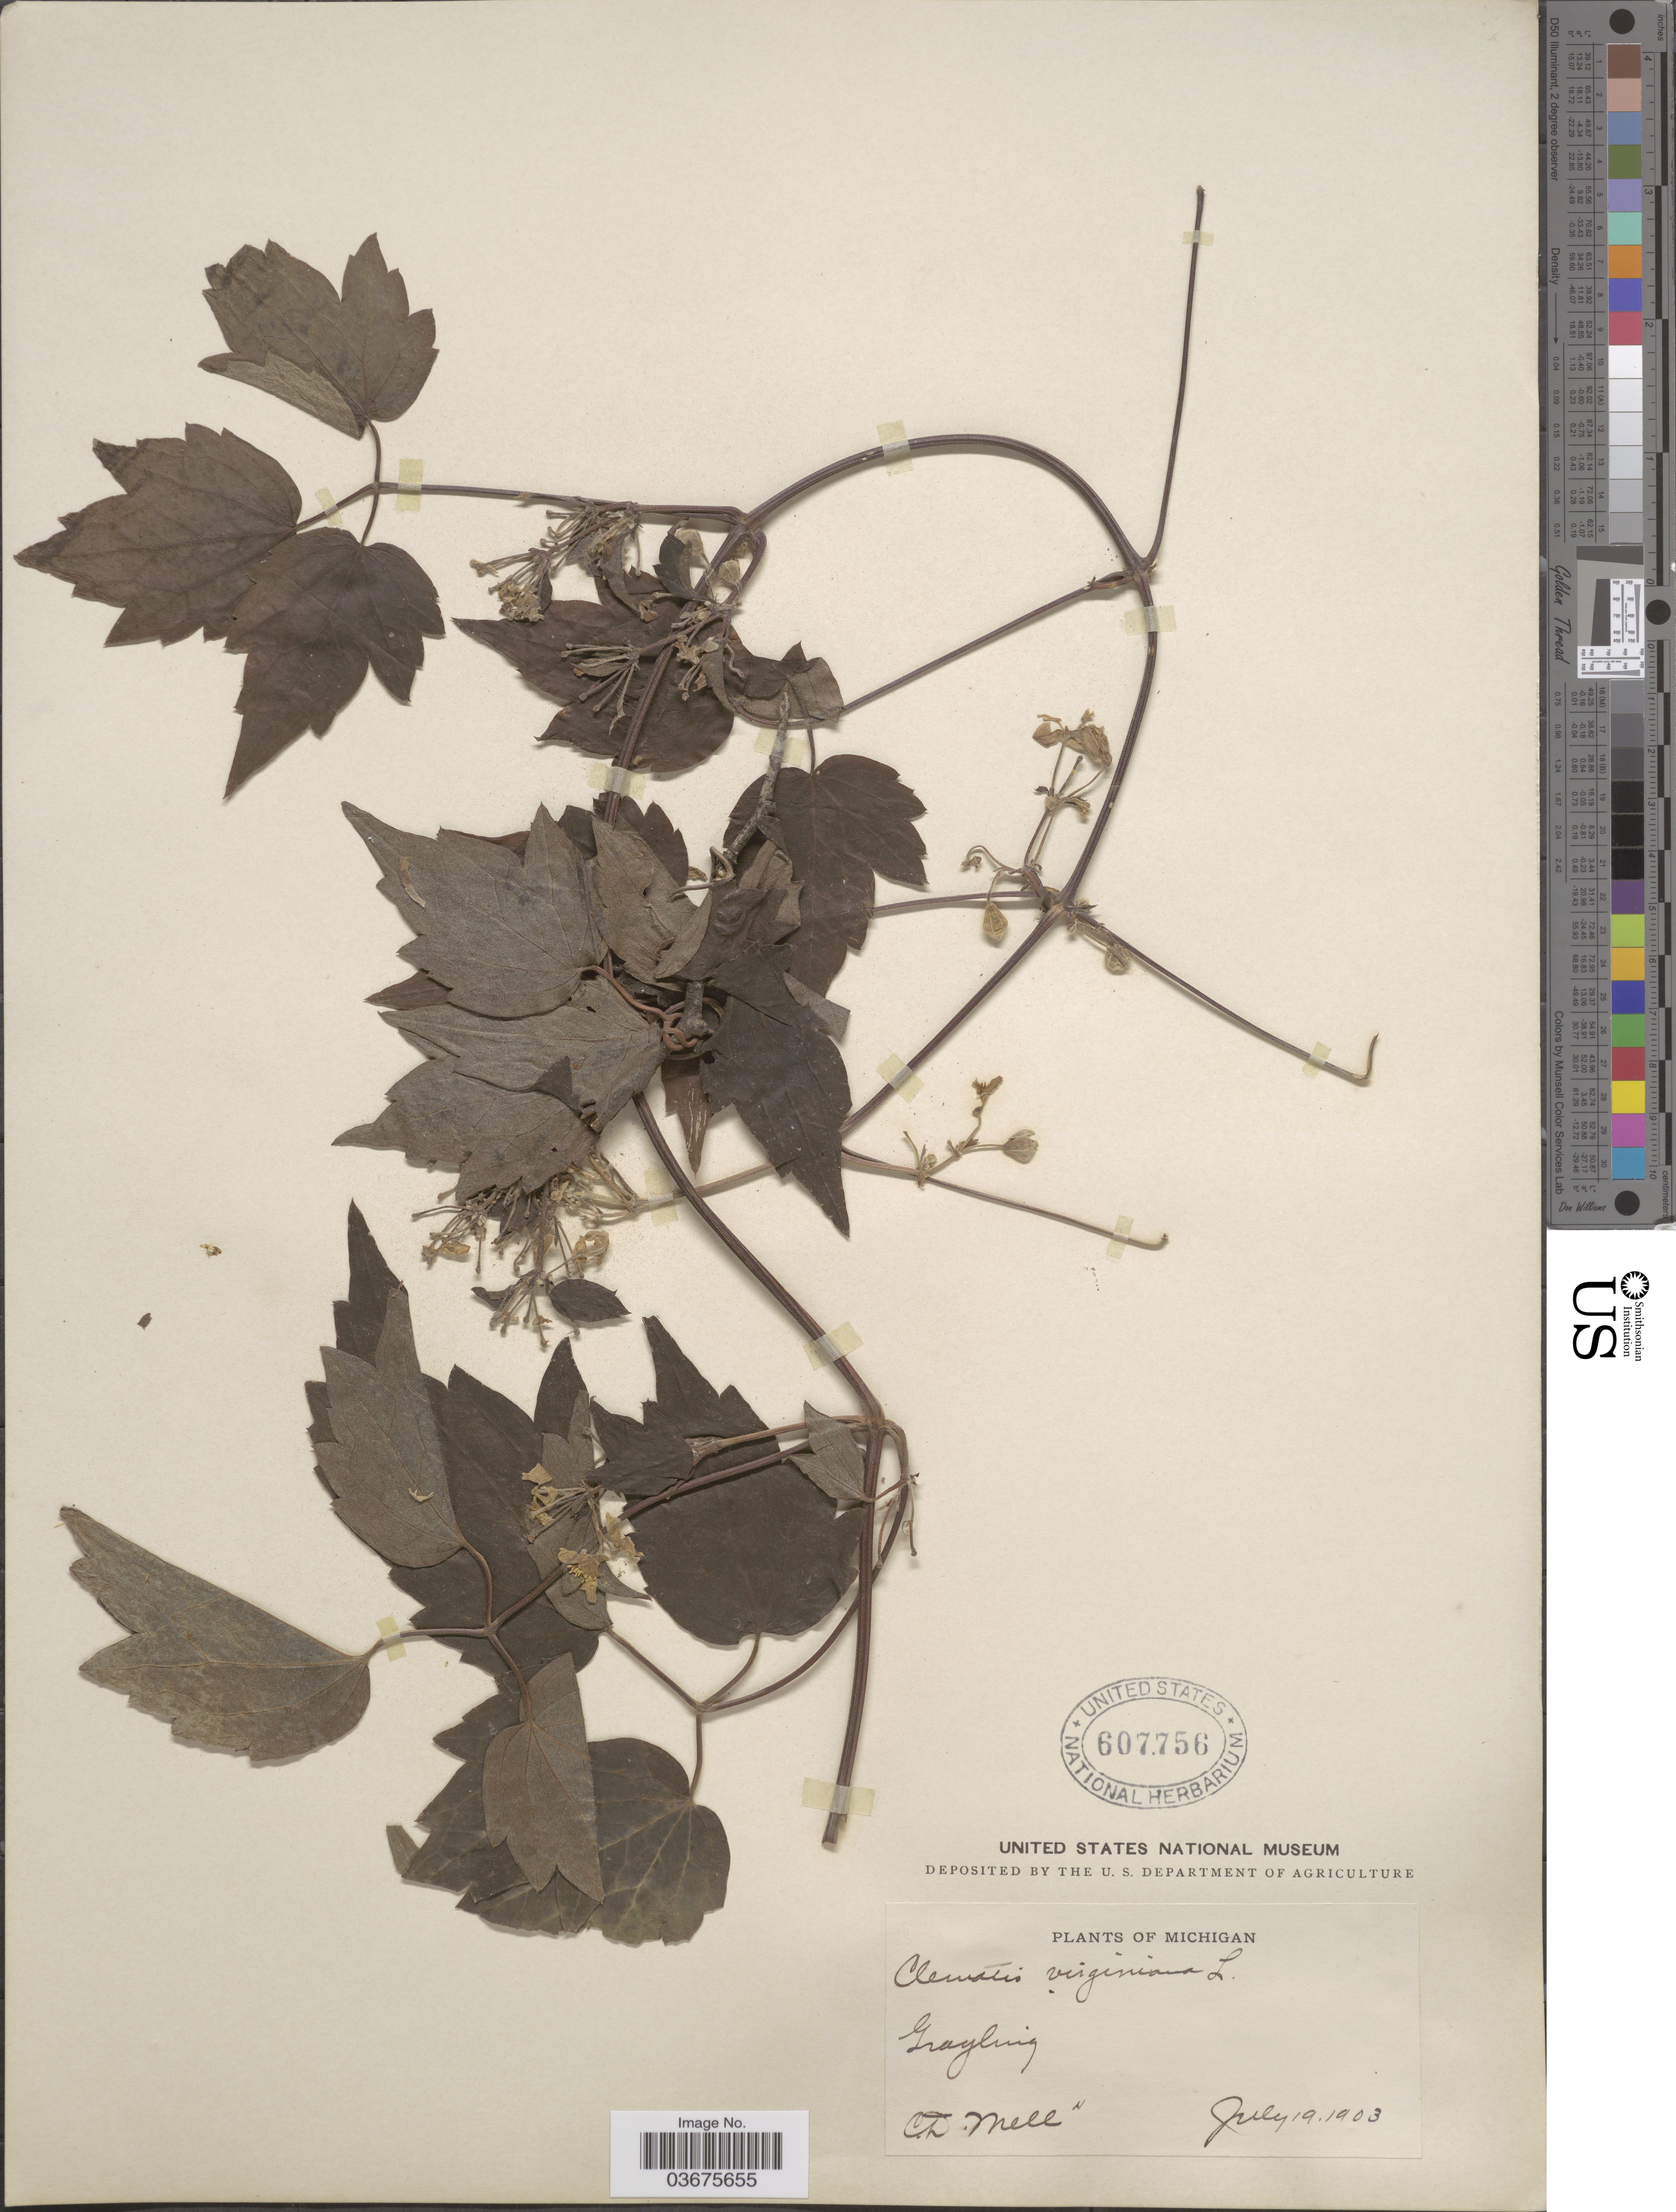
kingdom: Plantae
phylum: Tracheophyta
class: Magnoliopsida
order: Ranunculales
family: Ranunculaceae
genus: Clematis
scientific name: Clematis virginiana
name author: L.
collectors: C. D. Mell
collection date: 1903-07-19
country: United States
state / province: Michigan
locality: Grayling.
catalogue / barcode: US 607756